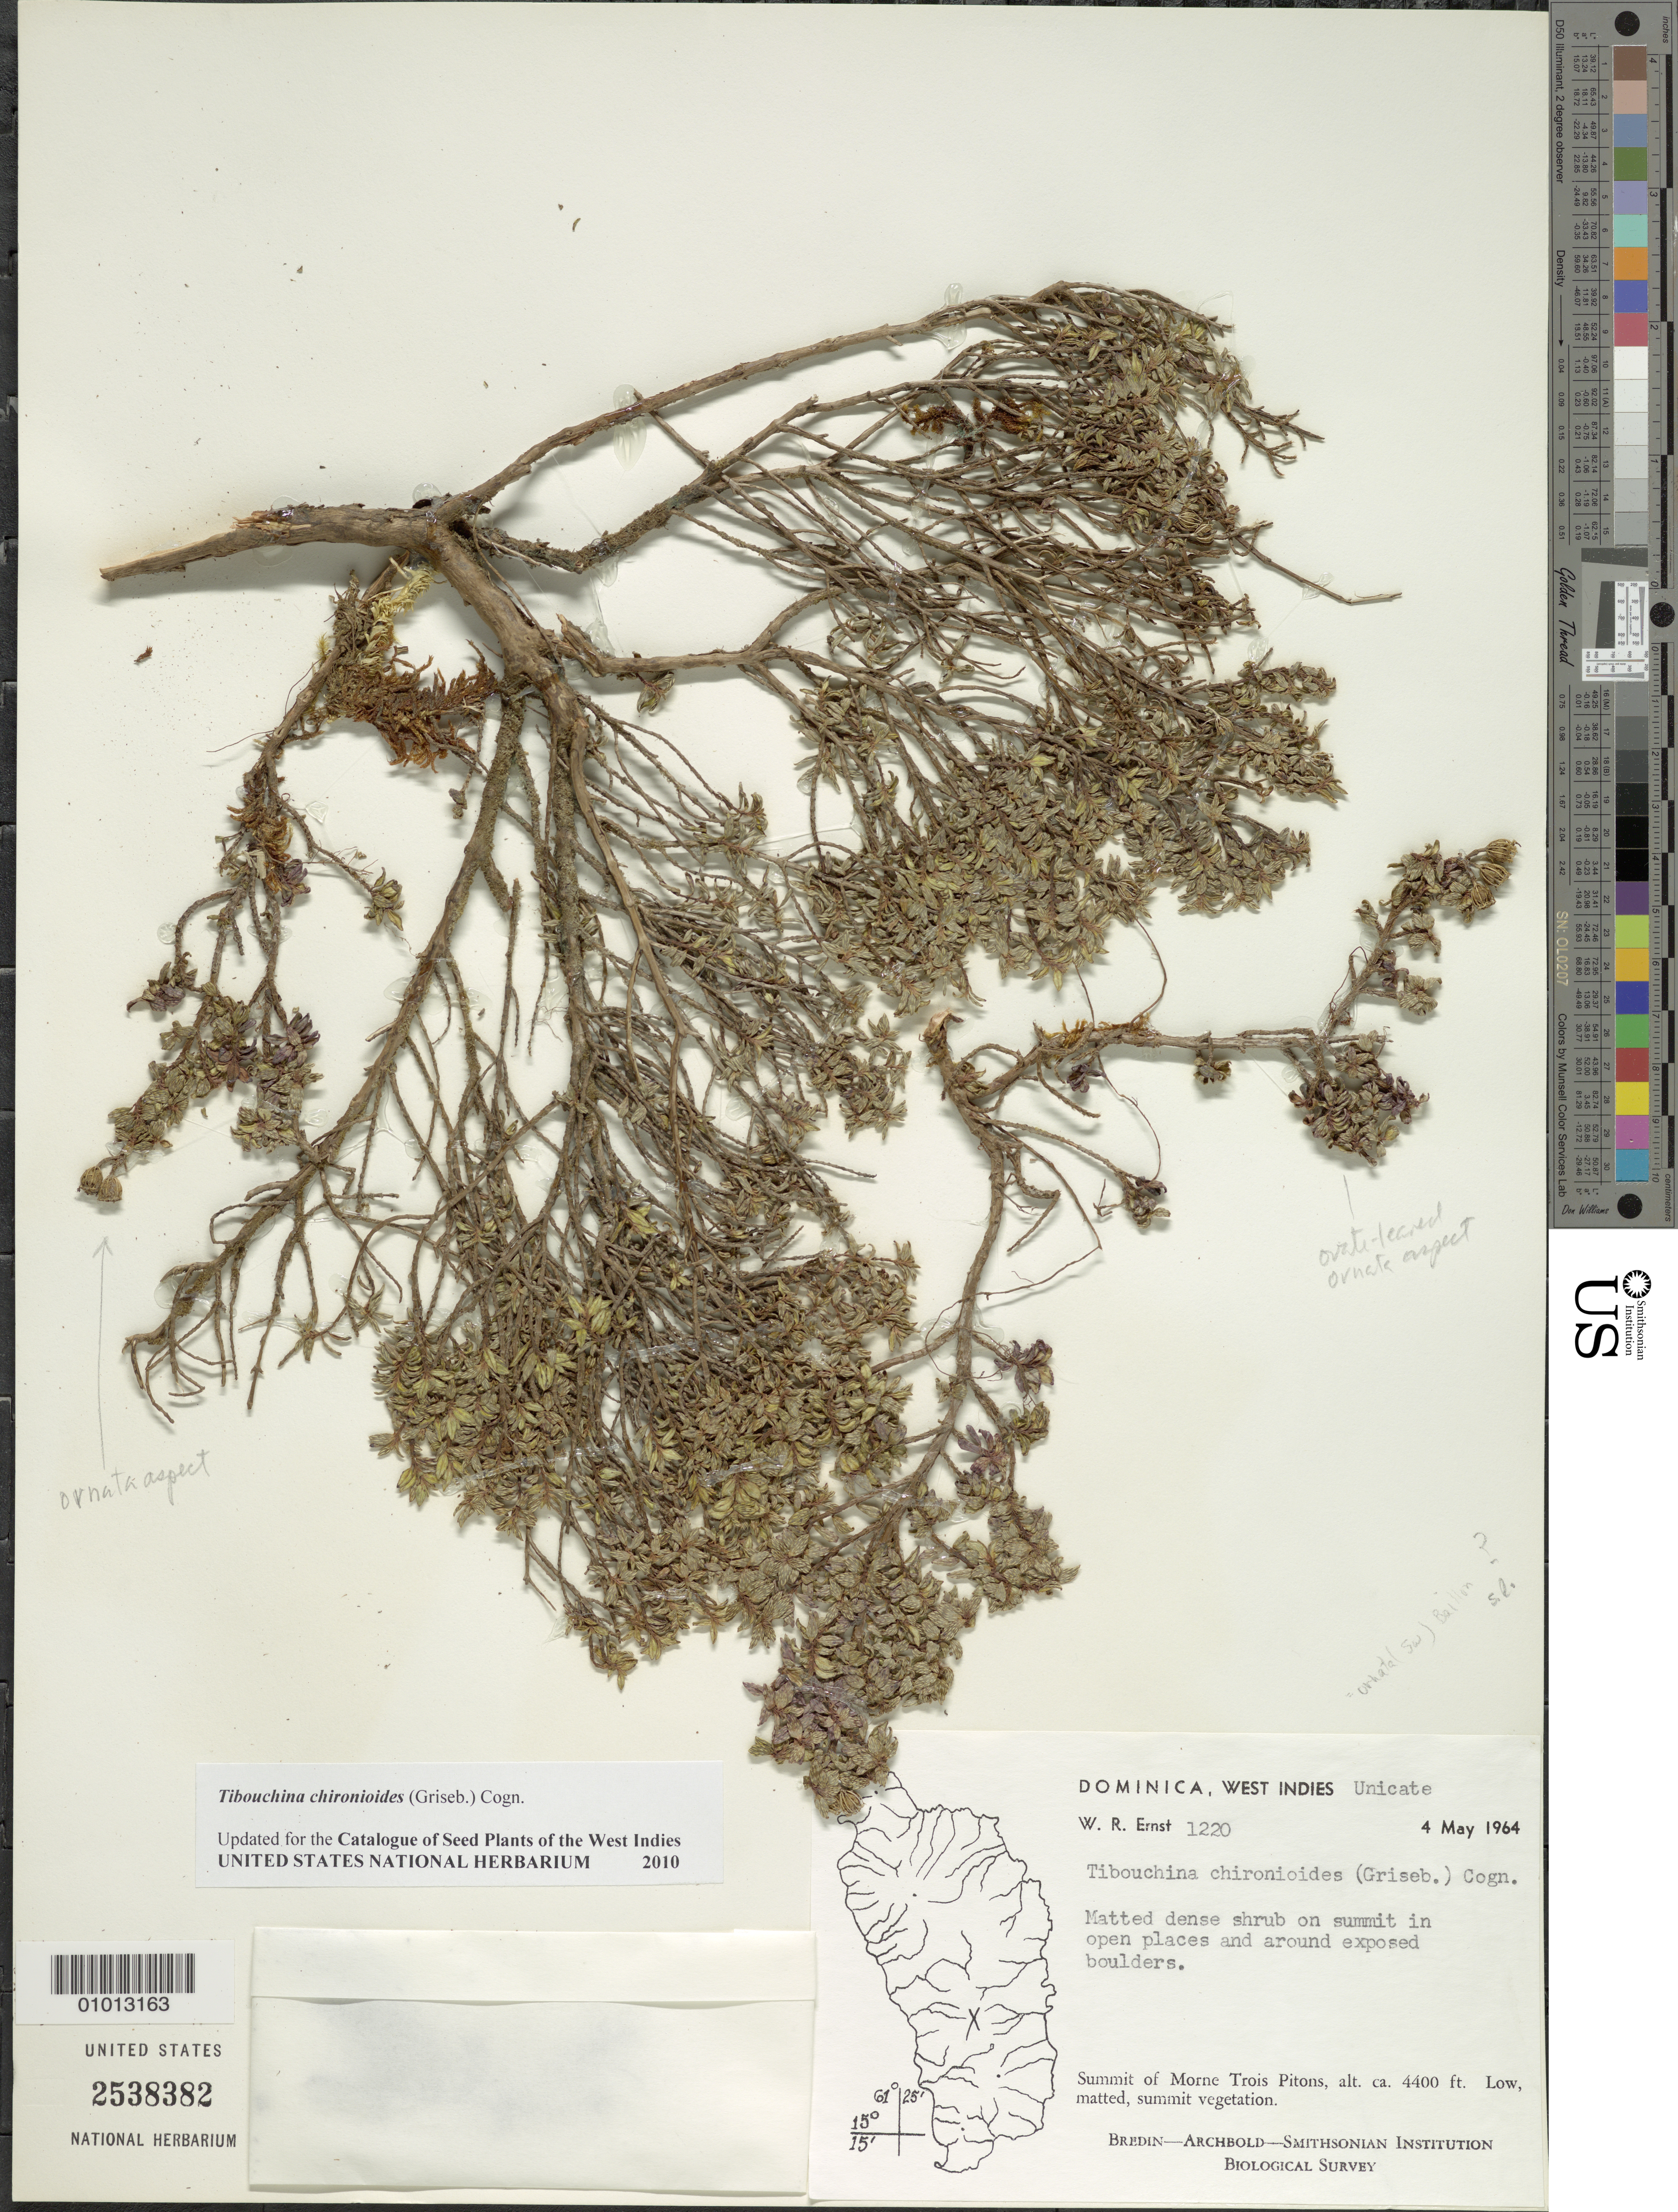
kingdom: Plantae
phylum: Tracheophyta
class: Magnoliopsida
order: Myrtales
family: Melastomataceae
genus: Chaetogastra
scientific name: Chaetogastra chironioides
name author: Griseb.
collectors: W. R. Ernst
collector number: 1220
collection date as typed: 04 May 1964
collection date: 1964-05-04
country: Dominica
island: Dominica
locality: Summit of Morne Trois Pitons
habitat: On summit in open places and around exposed boulders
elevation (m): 1341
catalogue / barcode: US 2538382